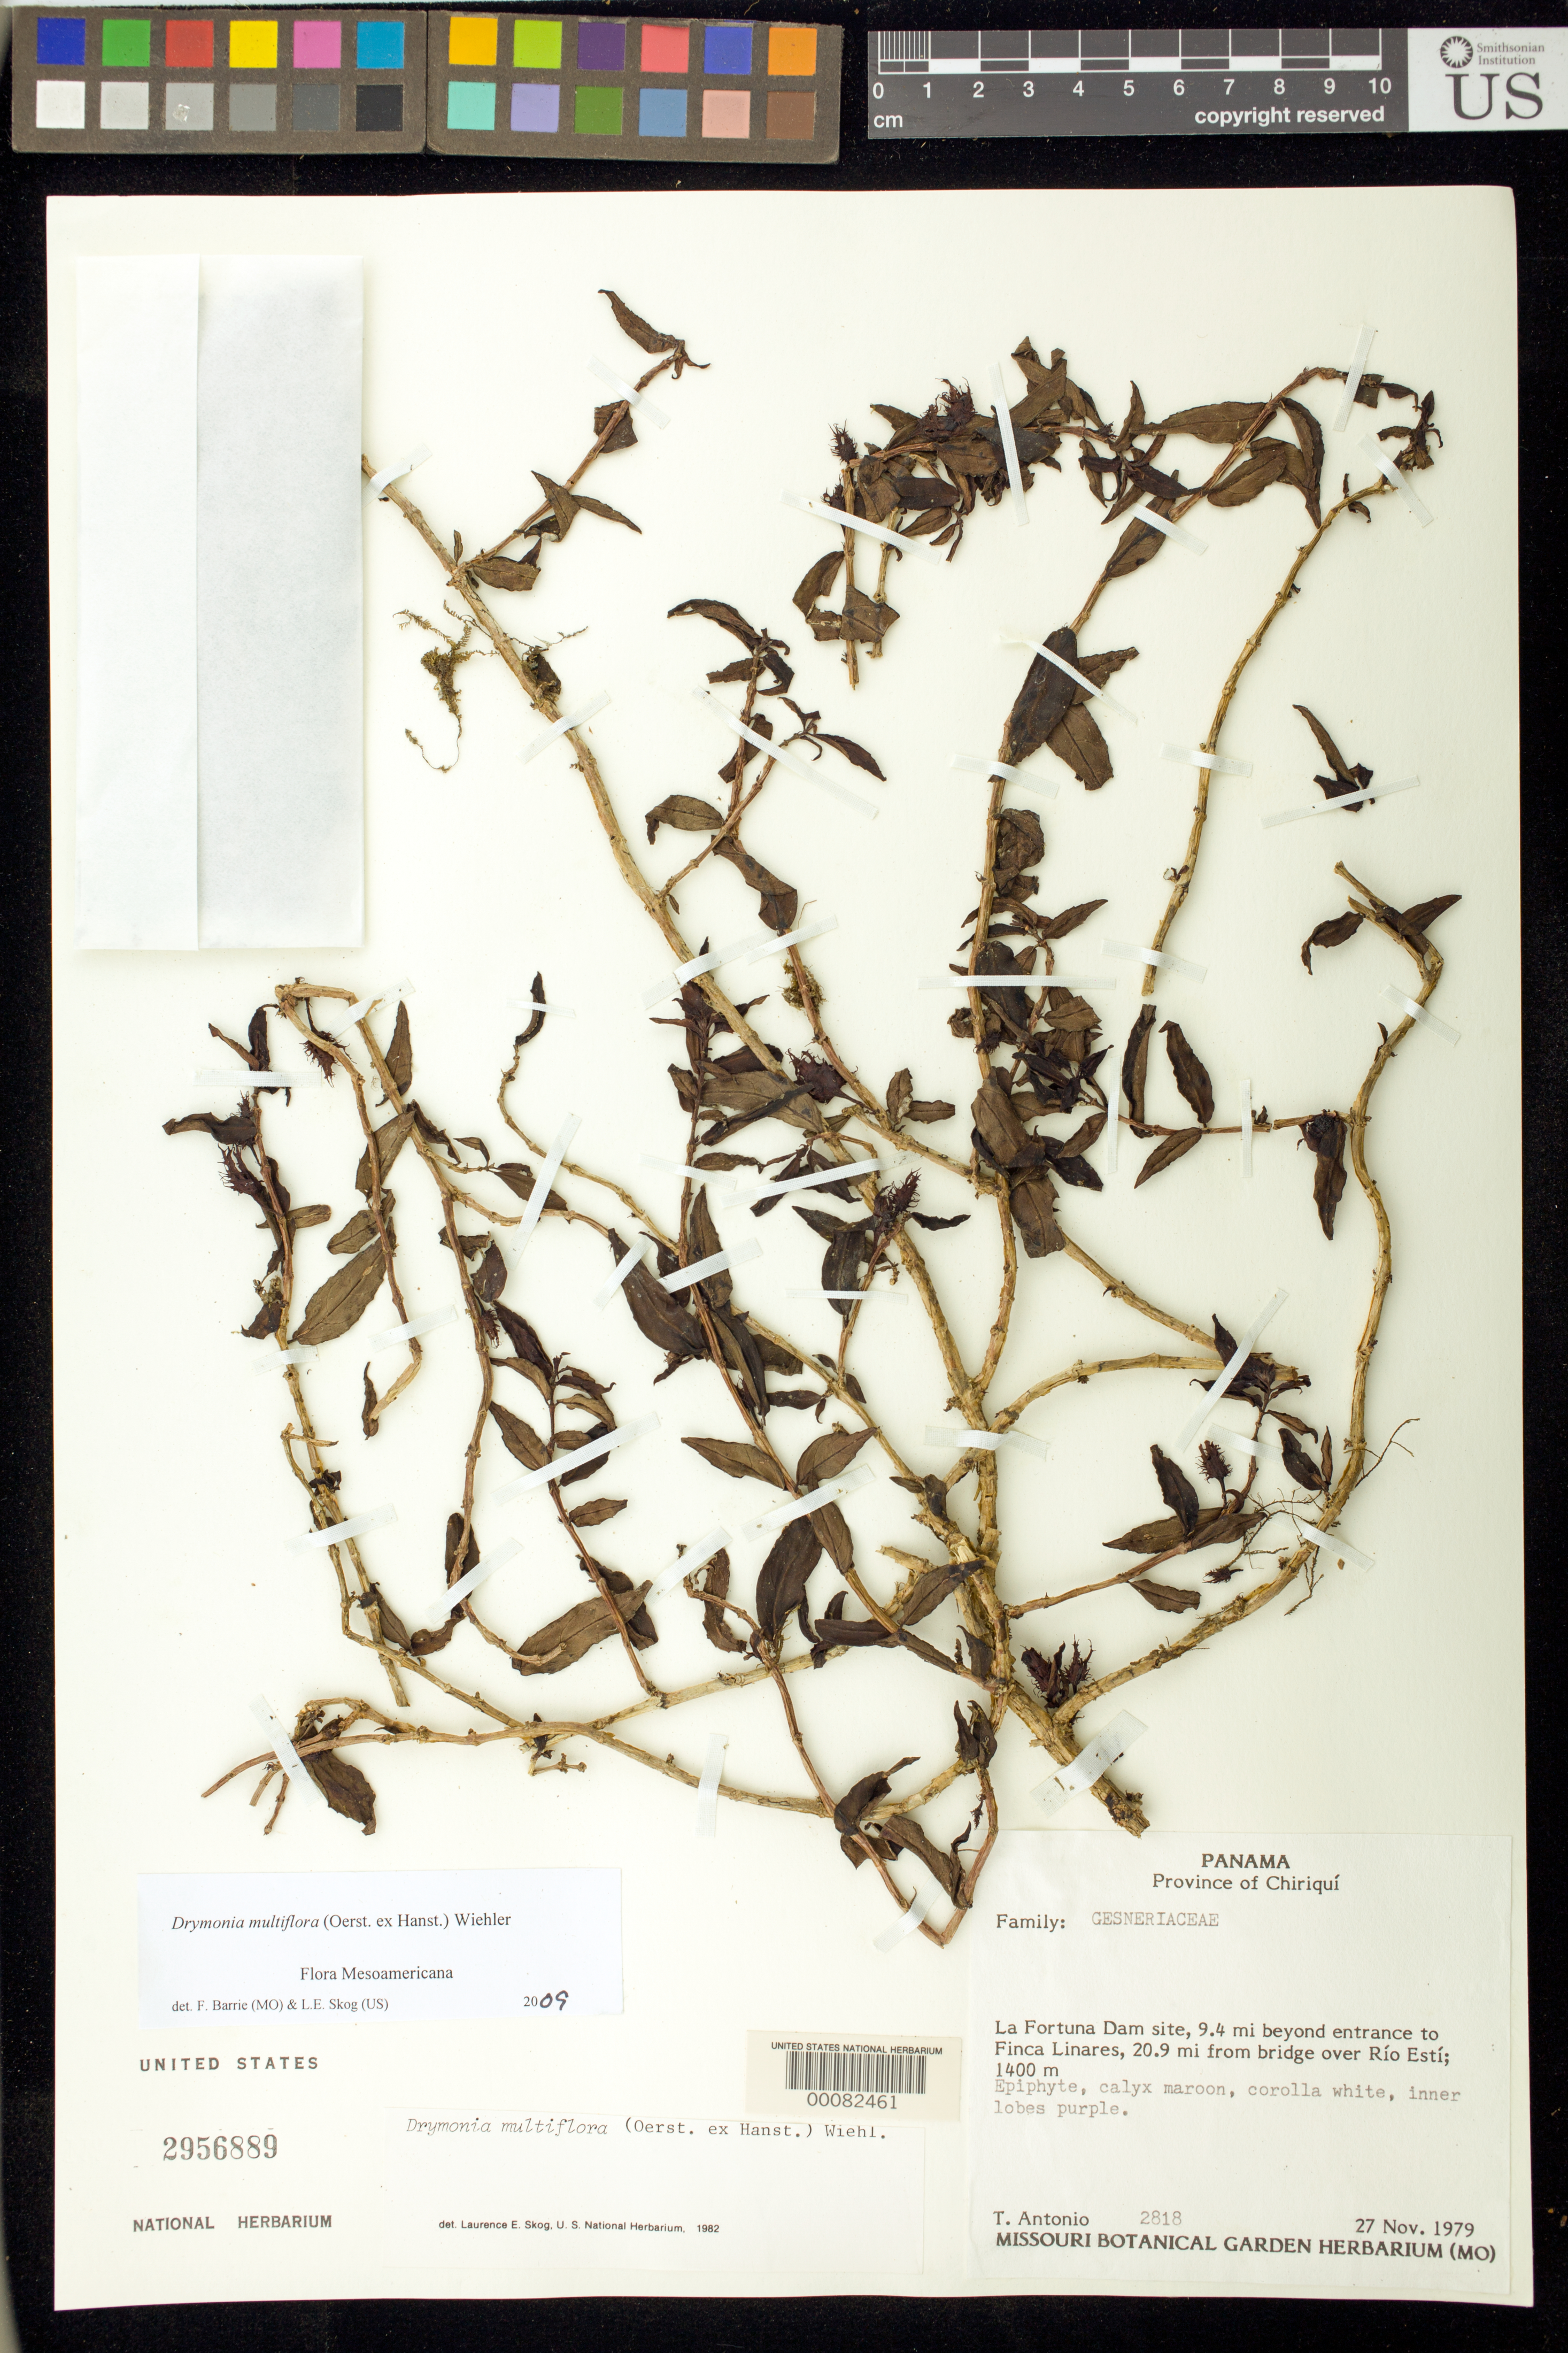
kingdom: Plantae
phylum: Tracheophyta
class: Magnoliopsida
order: Lamiales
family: Gesneriaceae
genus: Drymonia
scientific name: Drymonia multiflora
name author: (Oerst. ex Hanst.) Wiehler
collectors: T. Antonio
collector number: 2818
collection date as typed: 27 Nov 1979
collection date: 1979-11-27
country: Panama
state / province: Chiriquí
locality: La Fortuna Dam site, 9.4 mi beyond entrance to Finca Linares, 20.9 mi from bridge over Rio Esti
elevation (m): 1400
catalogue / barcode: US 2956889